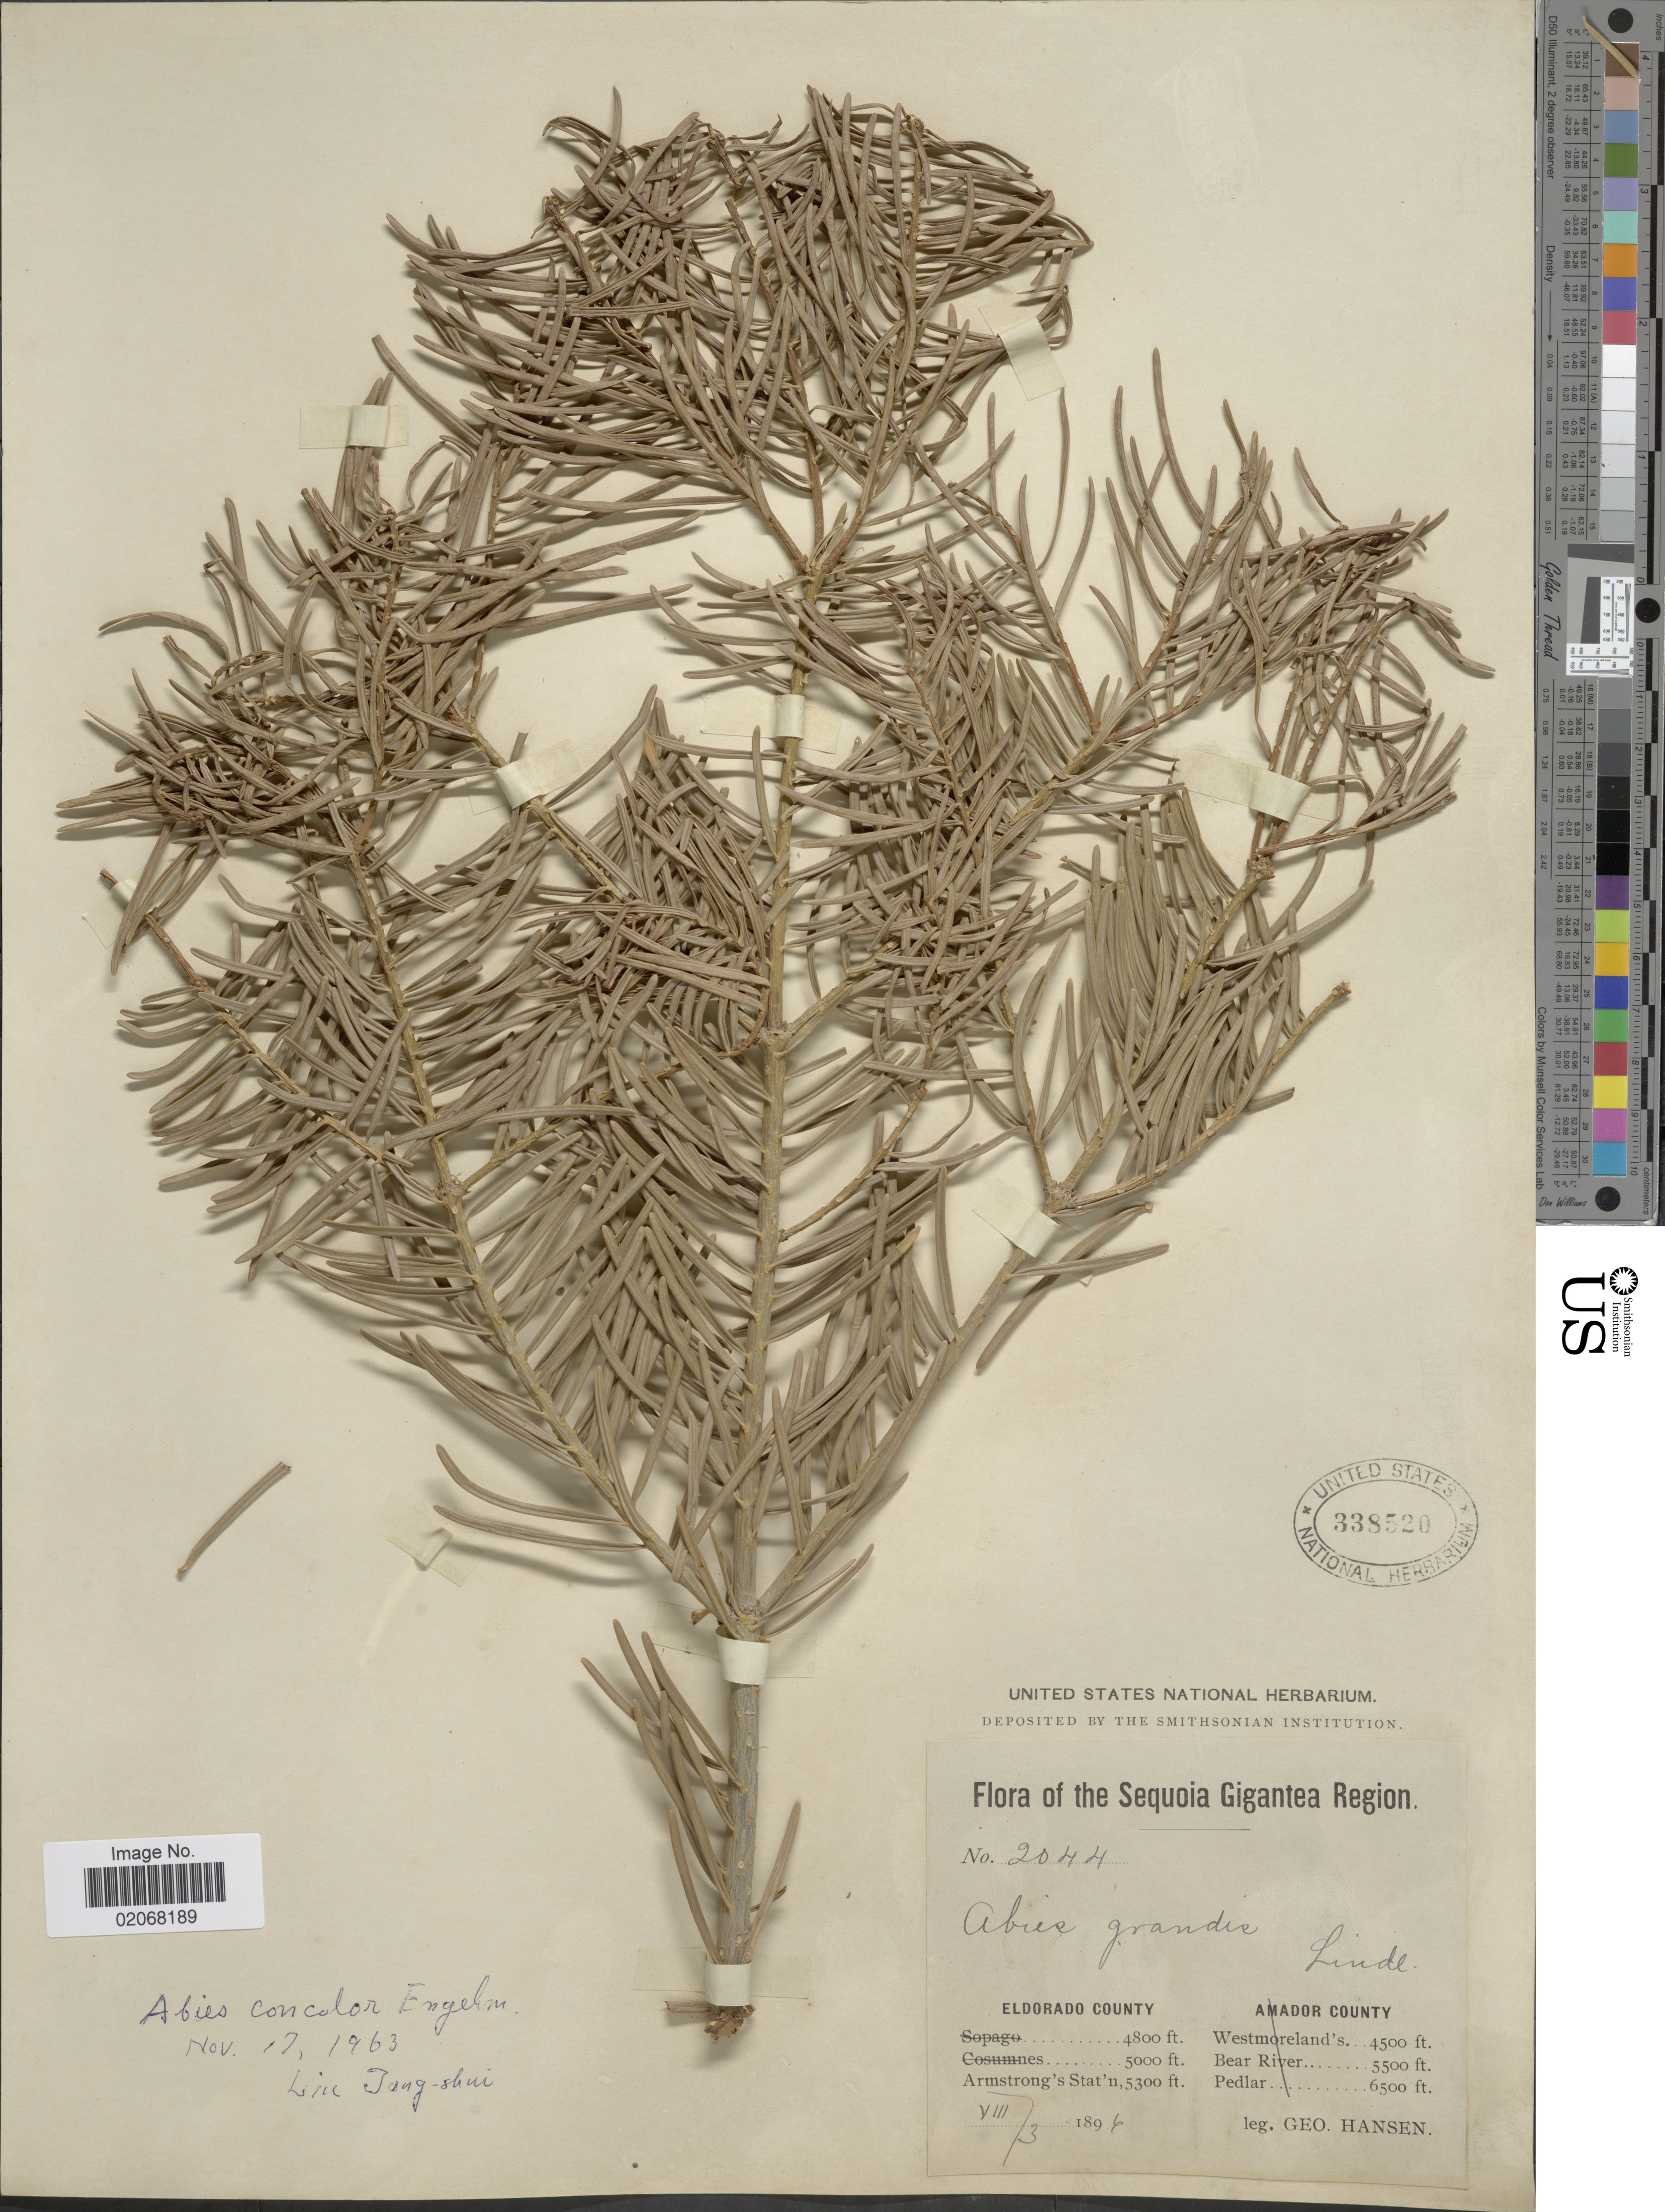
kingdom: Plantae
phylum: Tracheophyta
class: Pinopsida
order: Pinales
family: Pinaceae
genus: Abies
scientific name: Abies grandis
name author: (Douglas ex D. Don) Lindl.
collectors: G. Hansen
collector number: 2044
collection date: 1896-08-03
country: United States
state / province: California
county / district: El Dorado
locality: Sequoia Gigantea Region, Eldorado County, Armstrong's Stat'n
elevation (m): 1615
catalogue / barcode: US 338520